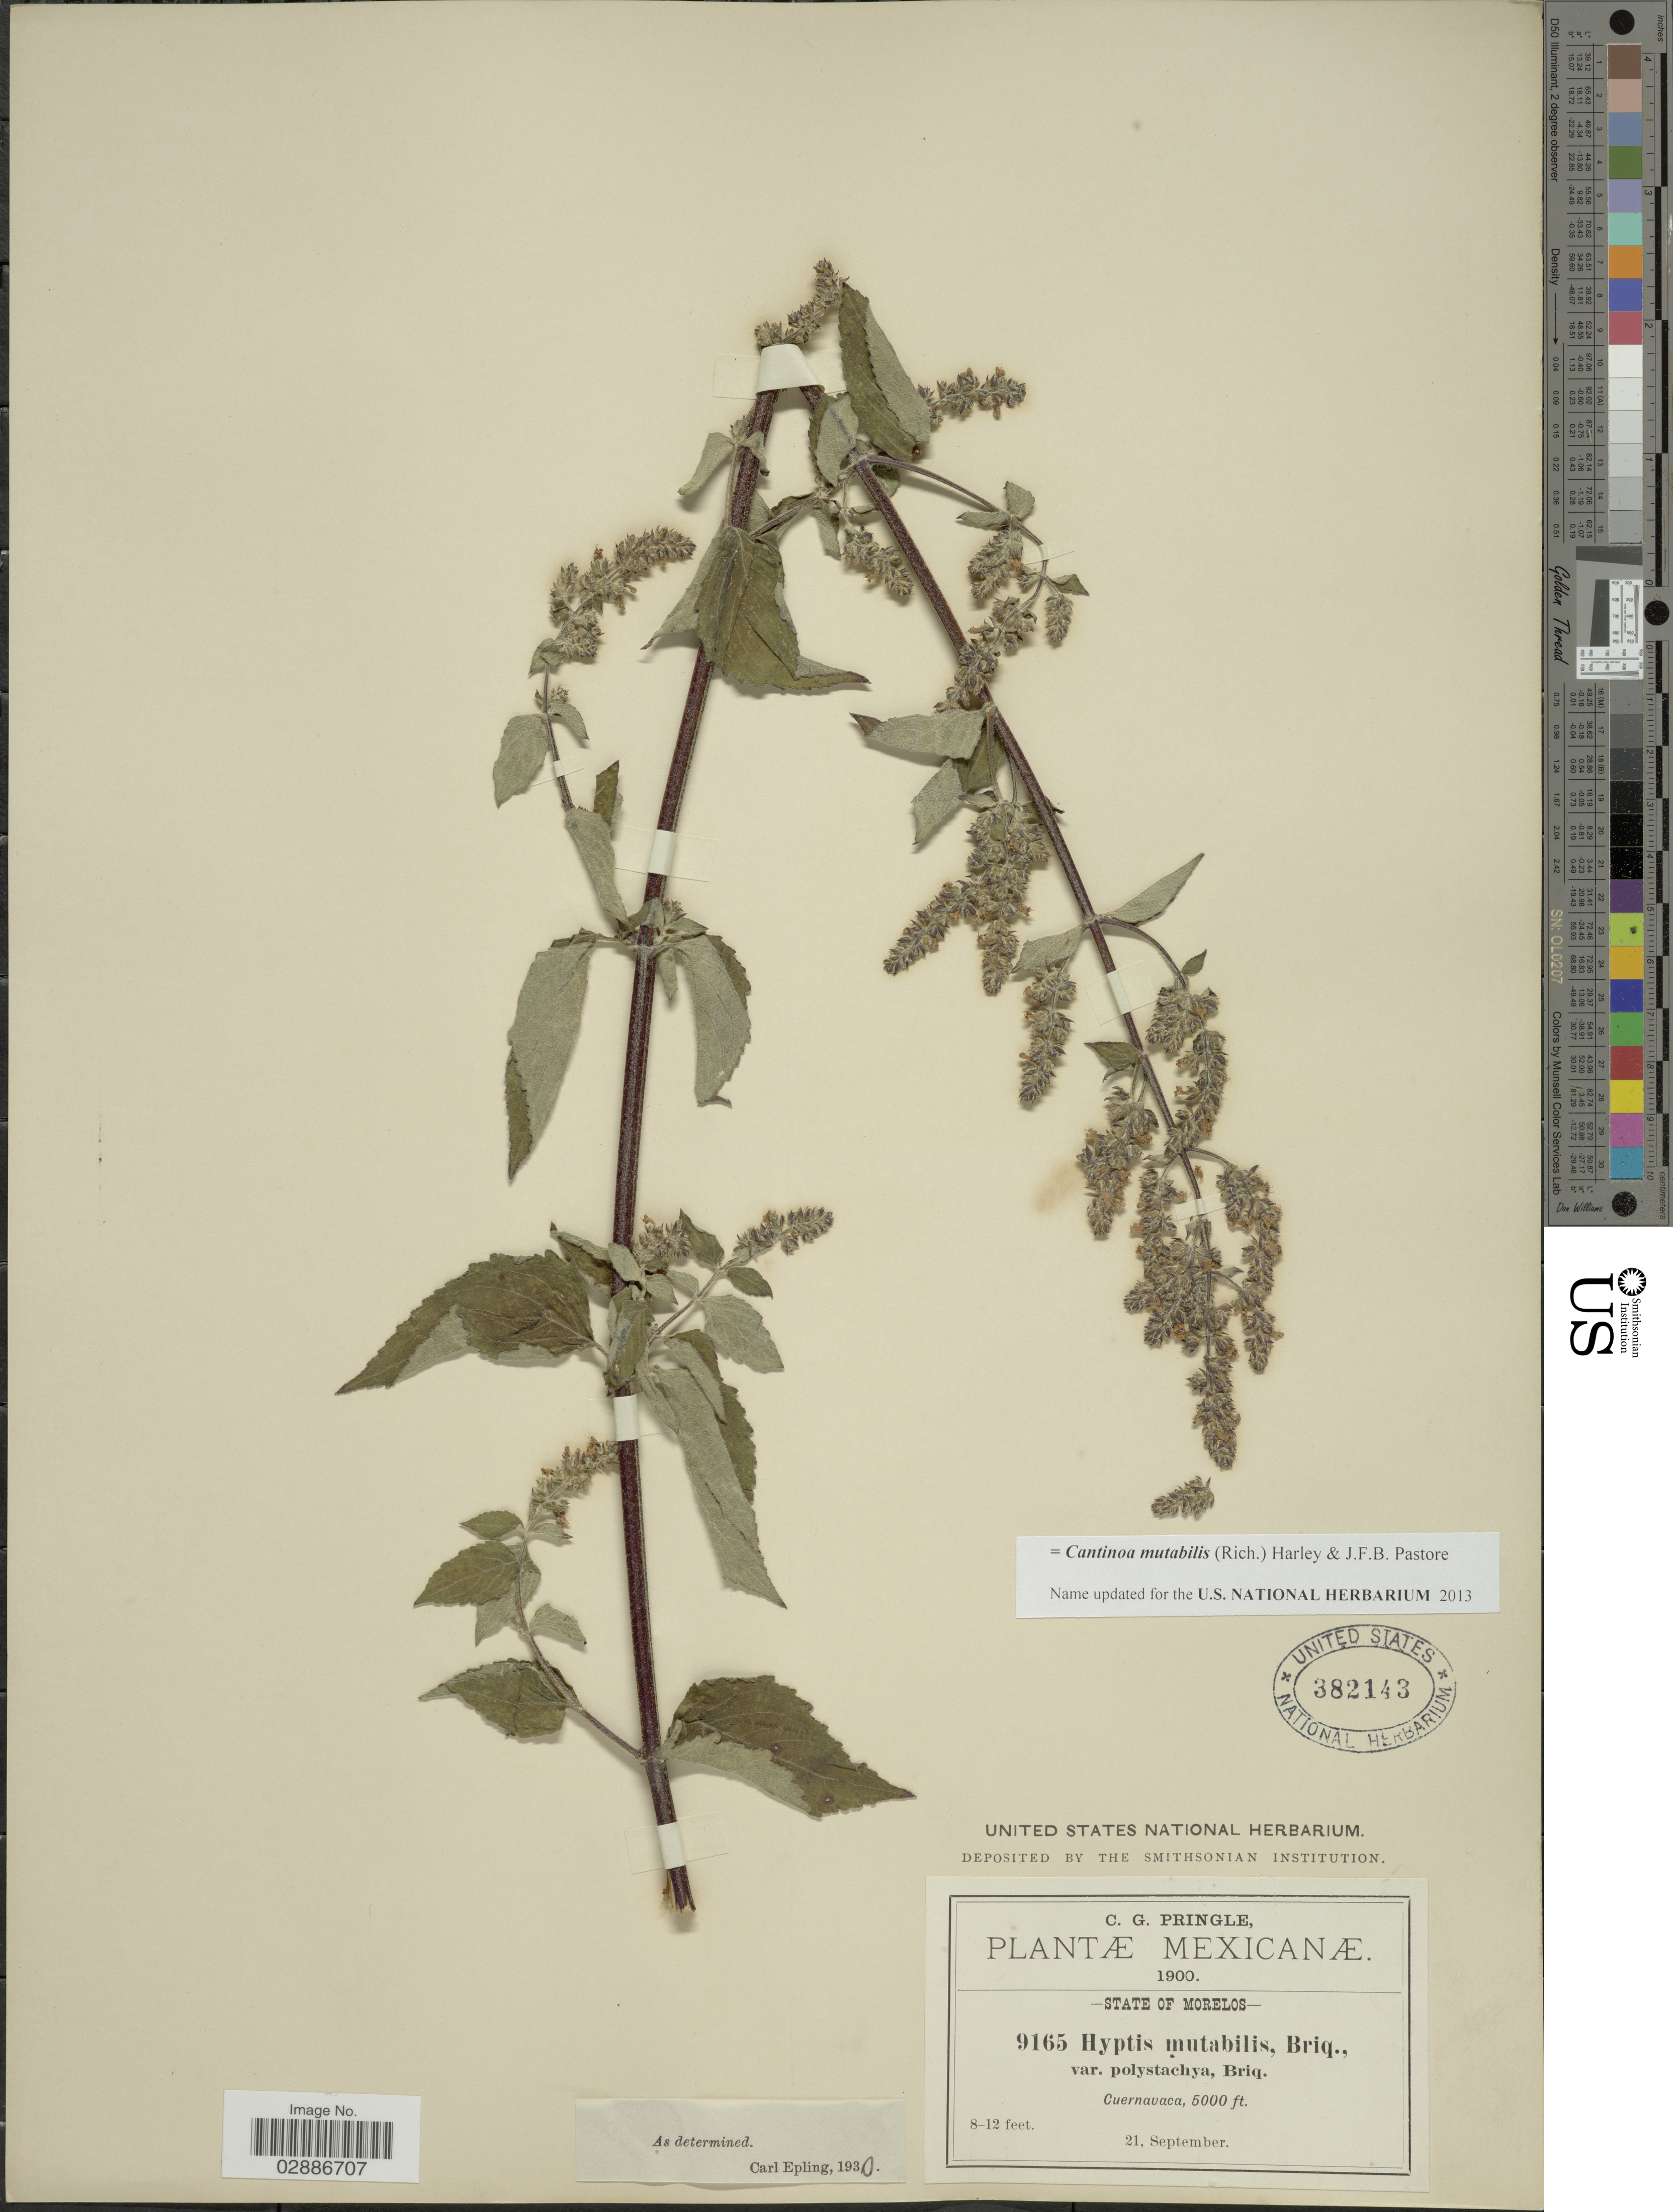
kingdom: Plantae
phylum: Tracheophyta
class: Magnoliopsida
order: Lamiales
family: Lamiaceae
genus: Cantinoa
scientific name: Cantinoa mutabilis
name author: (Epling) Harley & J.F.B. Pastore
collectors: C. G. Pringle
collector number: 9165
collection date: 1900-09-21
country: Mexico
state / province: Morelos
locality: Cuernavaca.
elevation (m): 1524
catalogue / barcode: US 382143